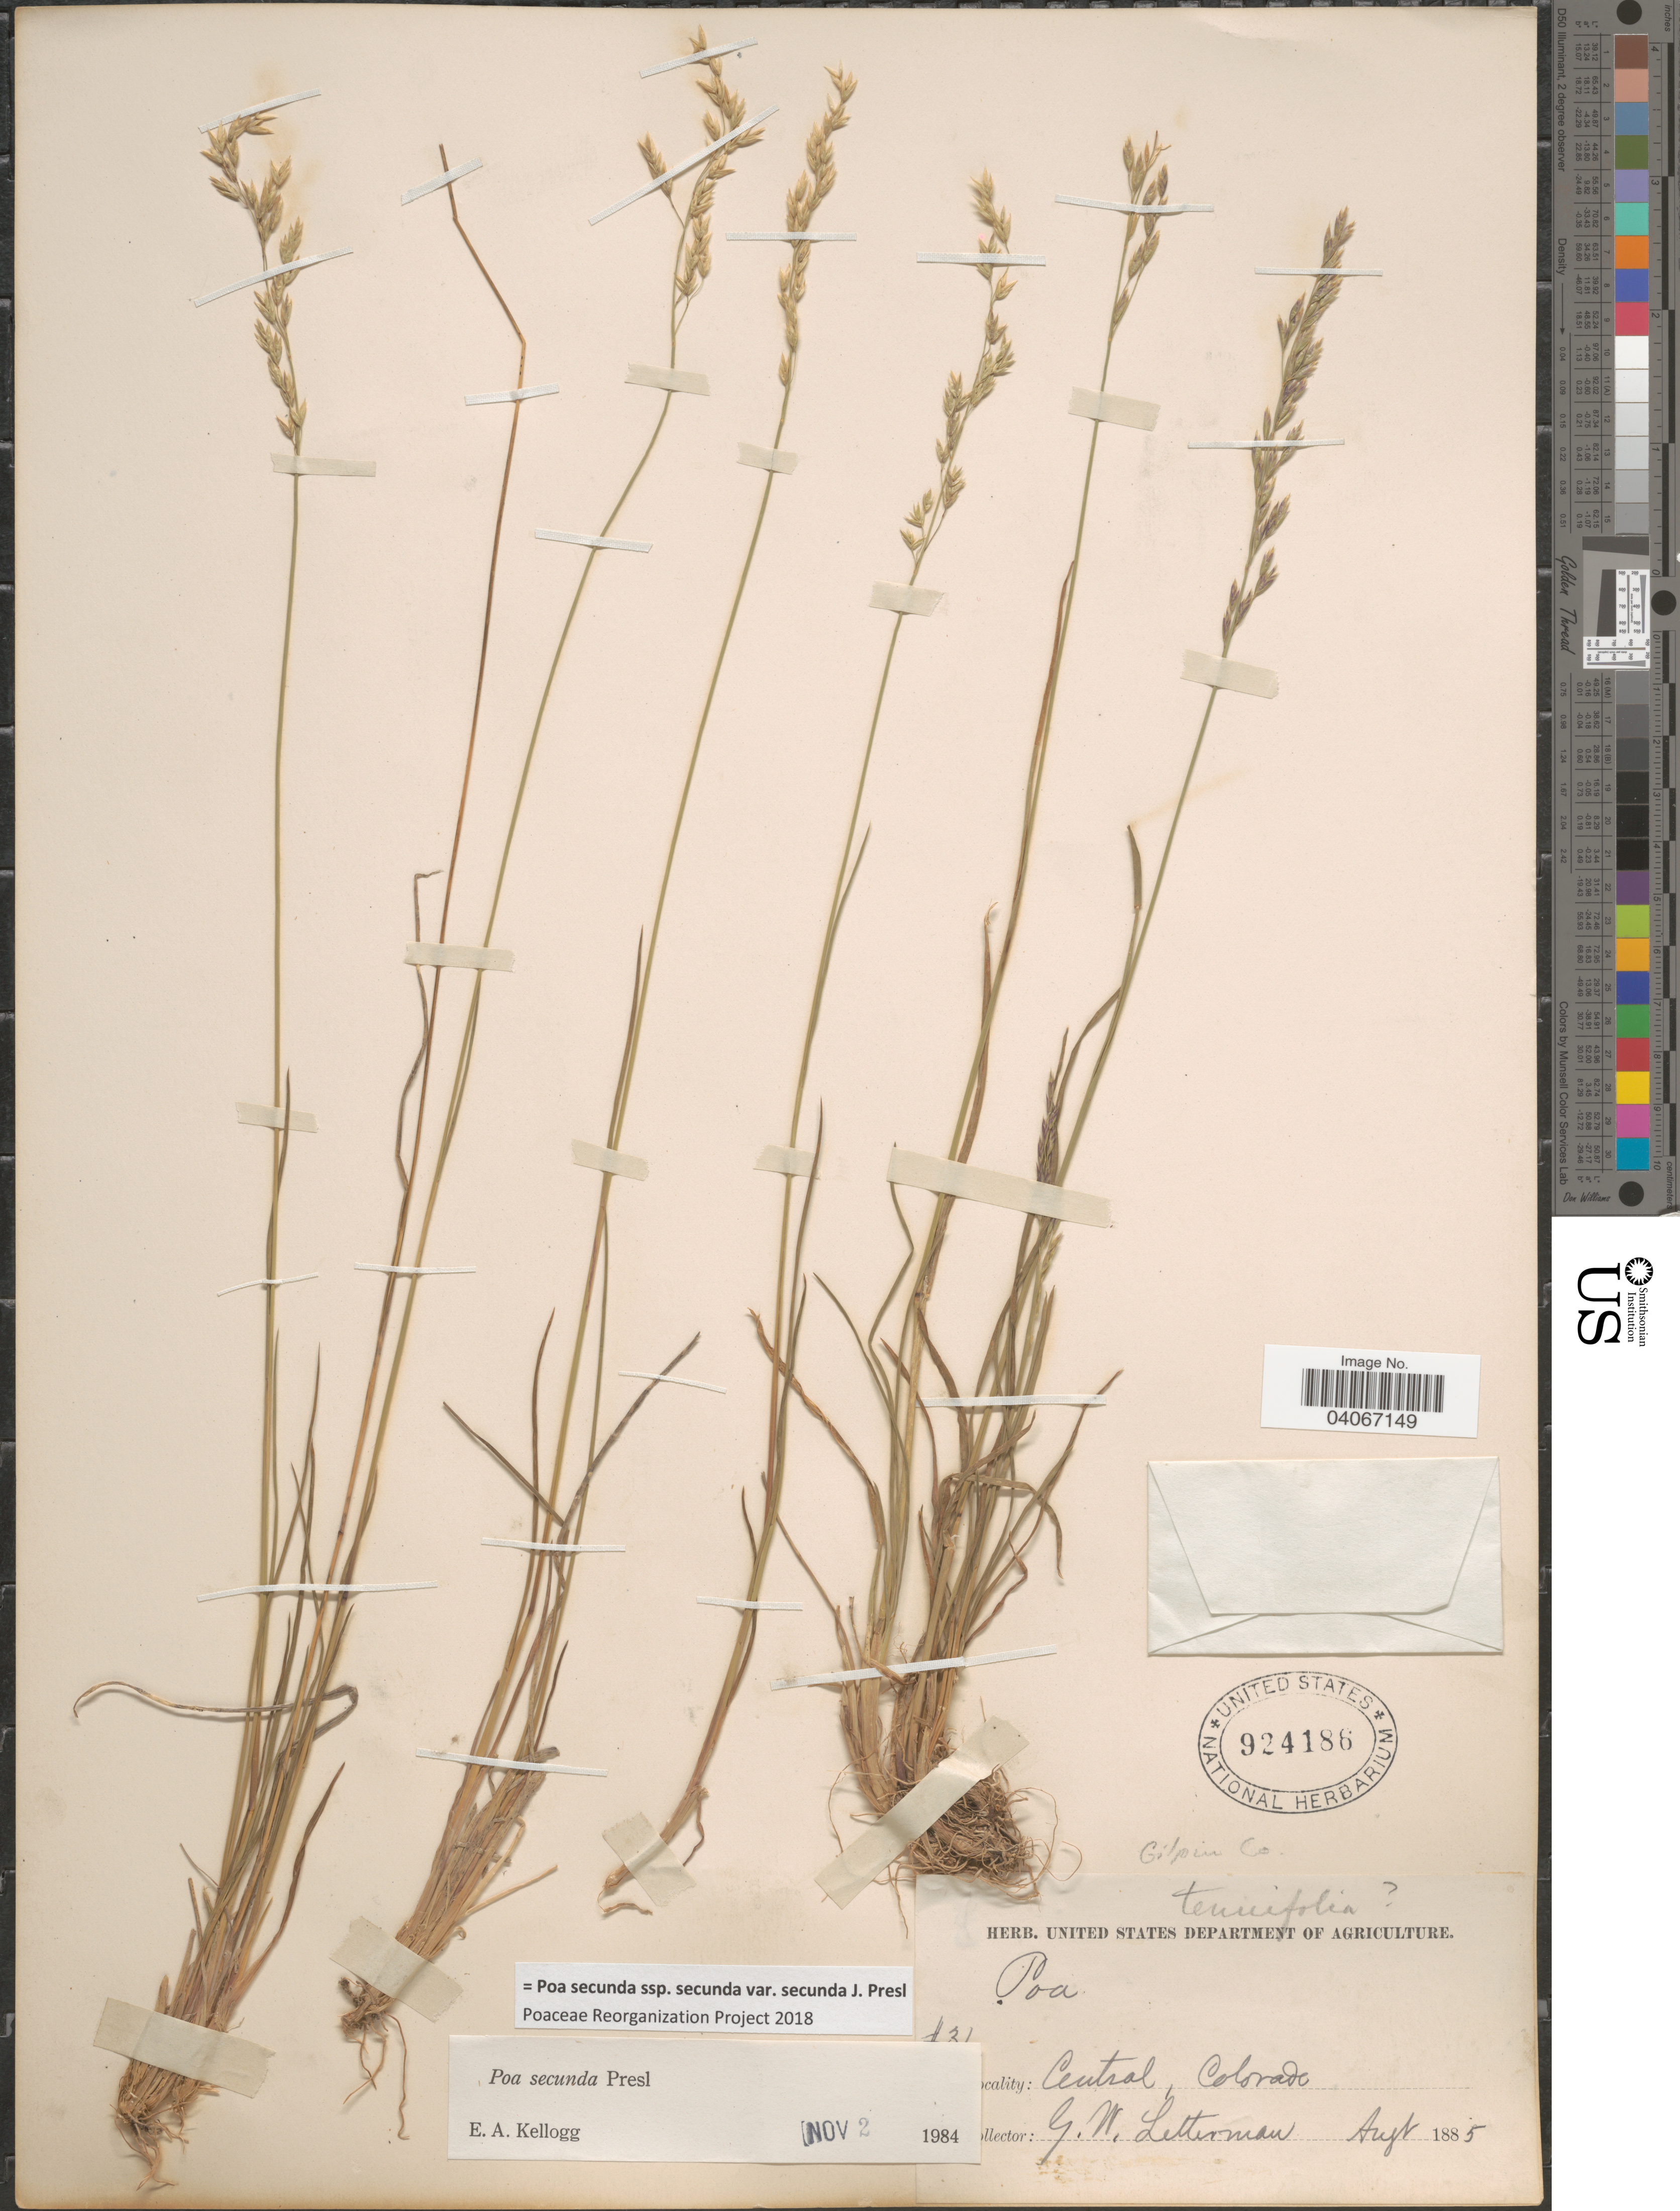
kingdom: Plantae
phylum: Tracheophyta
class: Liliopsida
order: Poales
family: Poaceae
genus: Poa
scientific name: Poa secunda subsp. secunda var. secunda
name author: J. Presl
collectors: G. W. Letterman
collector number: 31*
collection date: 1885-08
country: United States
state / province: Colorado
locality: Central. Gilpin Co.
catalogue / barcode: US 924186